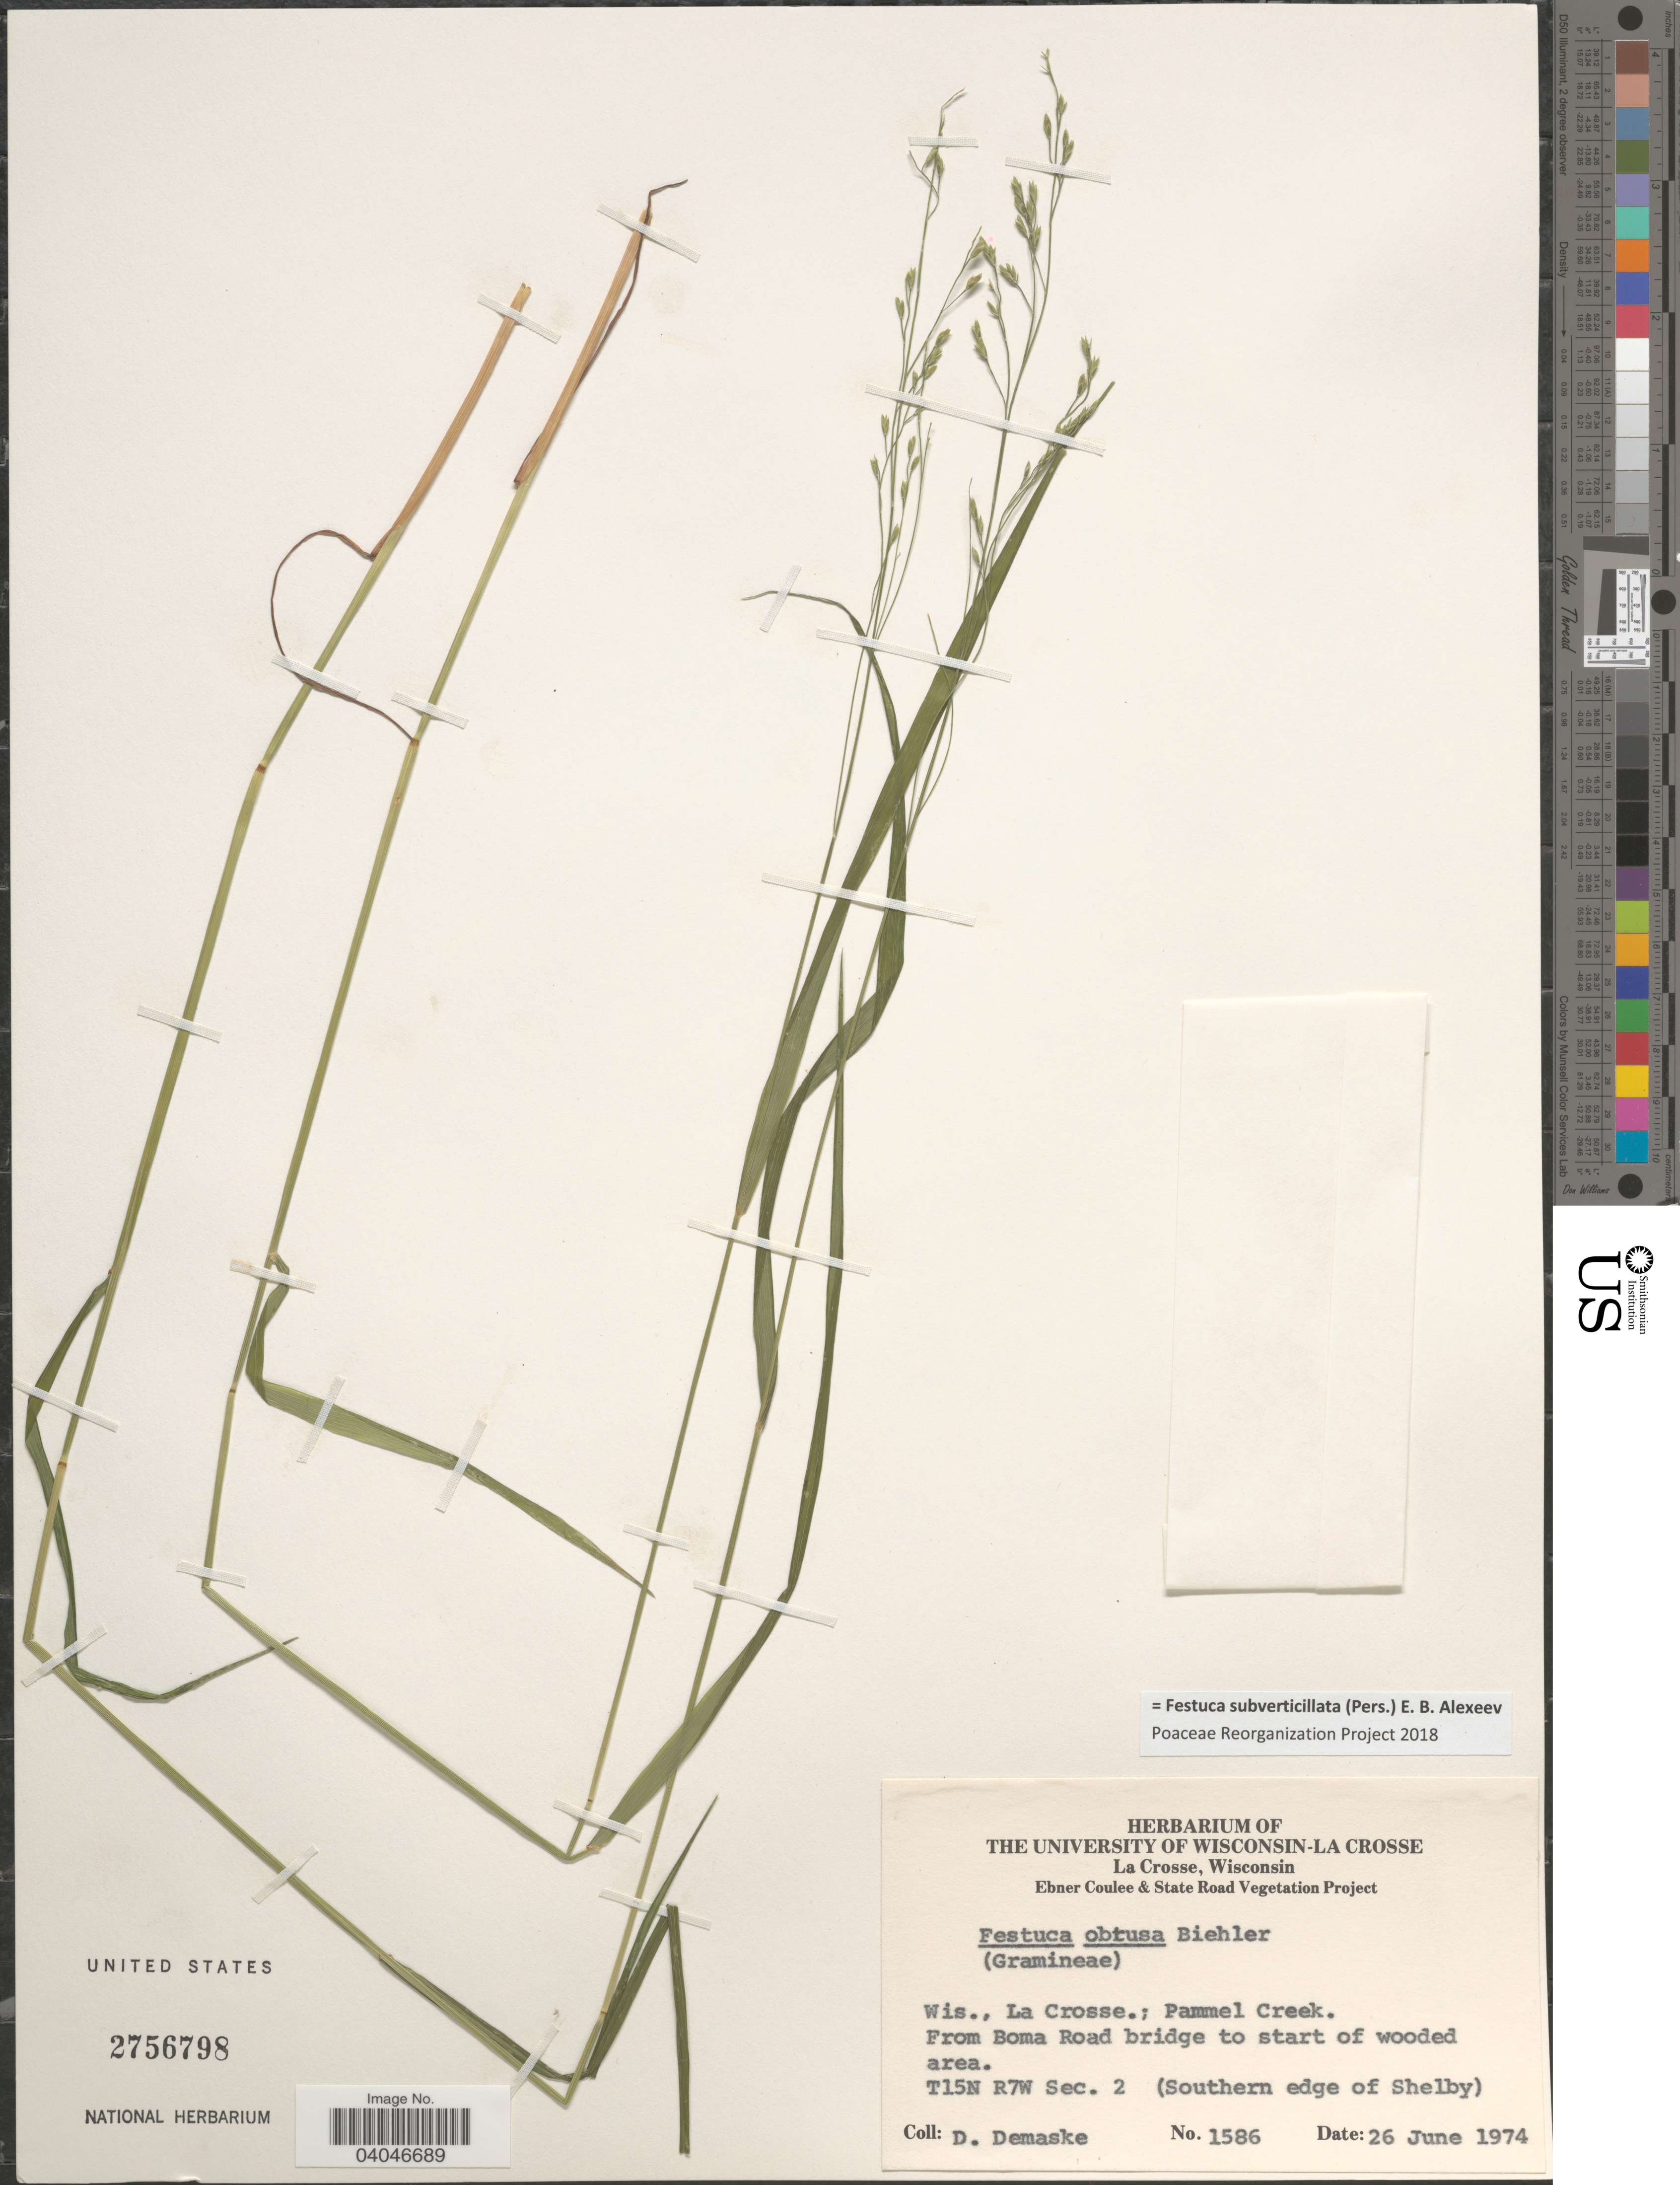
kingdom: Plantae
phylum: Tracheophyta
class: Liliopsida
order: Poales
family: Poaceae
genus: Festuca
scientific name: Festuca subverticillata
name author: (Pers.) E.B. Alexeev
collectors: D. Demaske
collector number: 1586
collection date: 1974-06-26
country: United States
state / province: Wisconsin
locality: La Crosse.; Pammel Creek. From Boma Road bridge to start of wooded area . T15N R7W Sec. 2 (Southern edge of Shelby).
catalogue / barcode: US 2756798